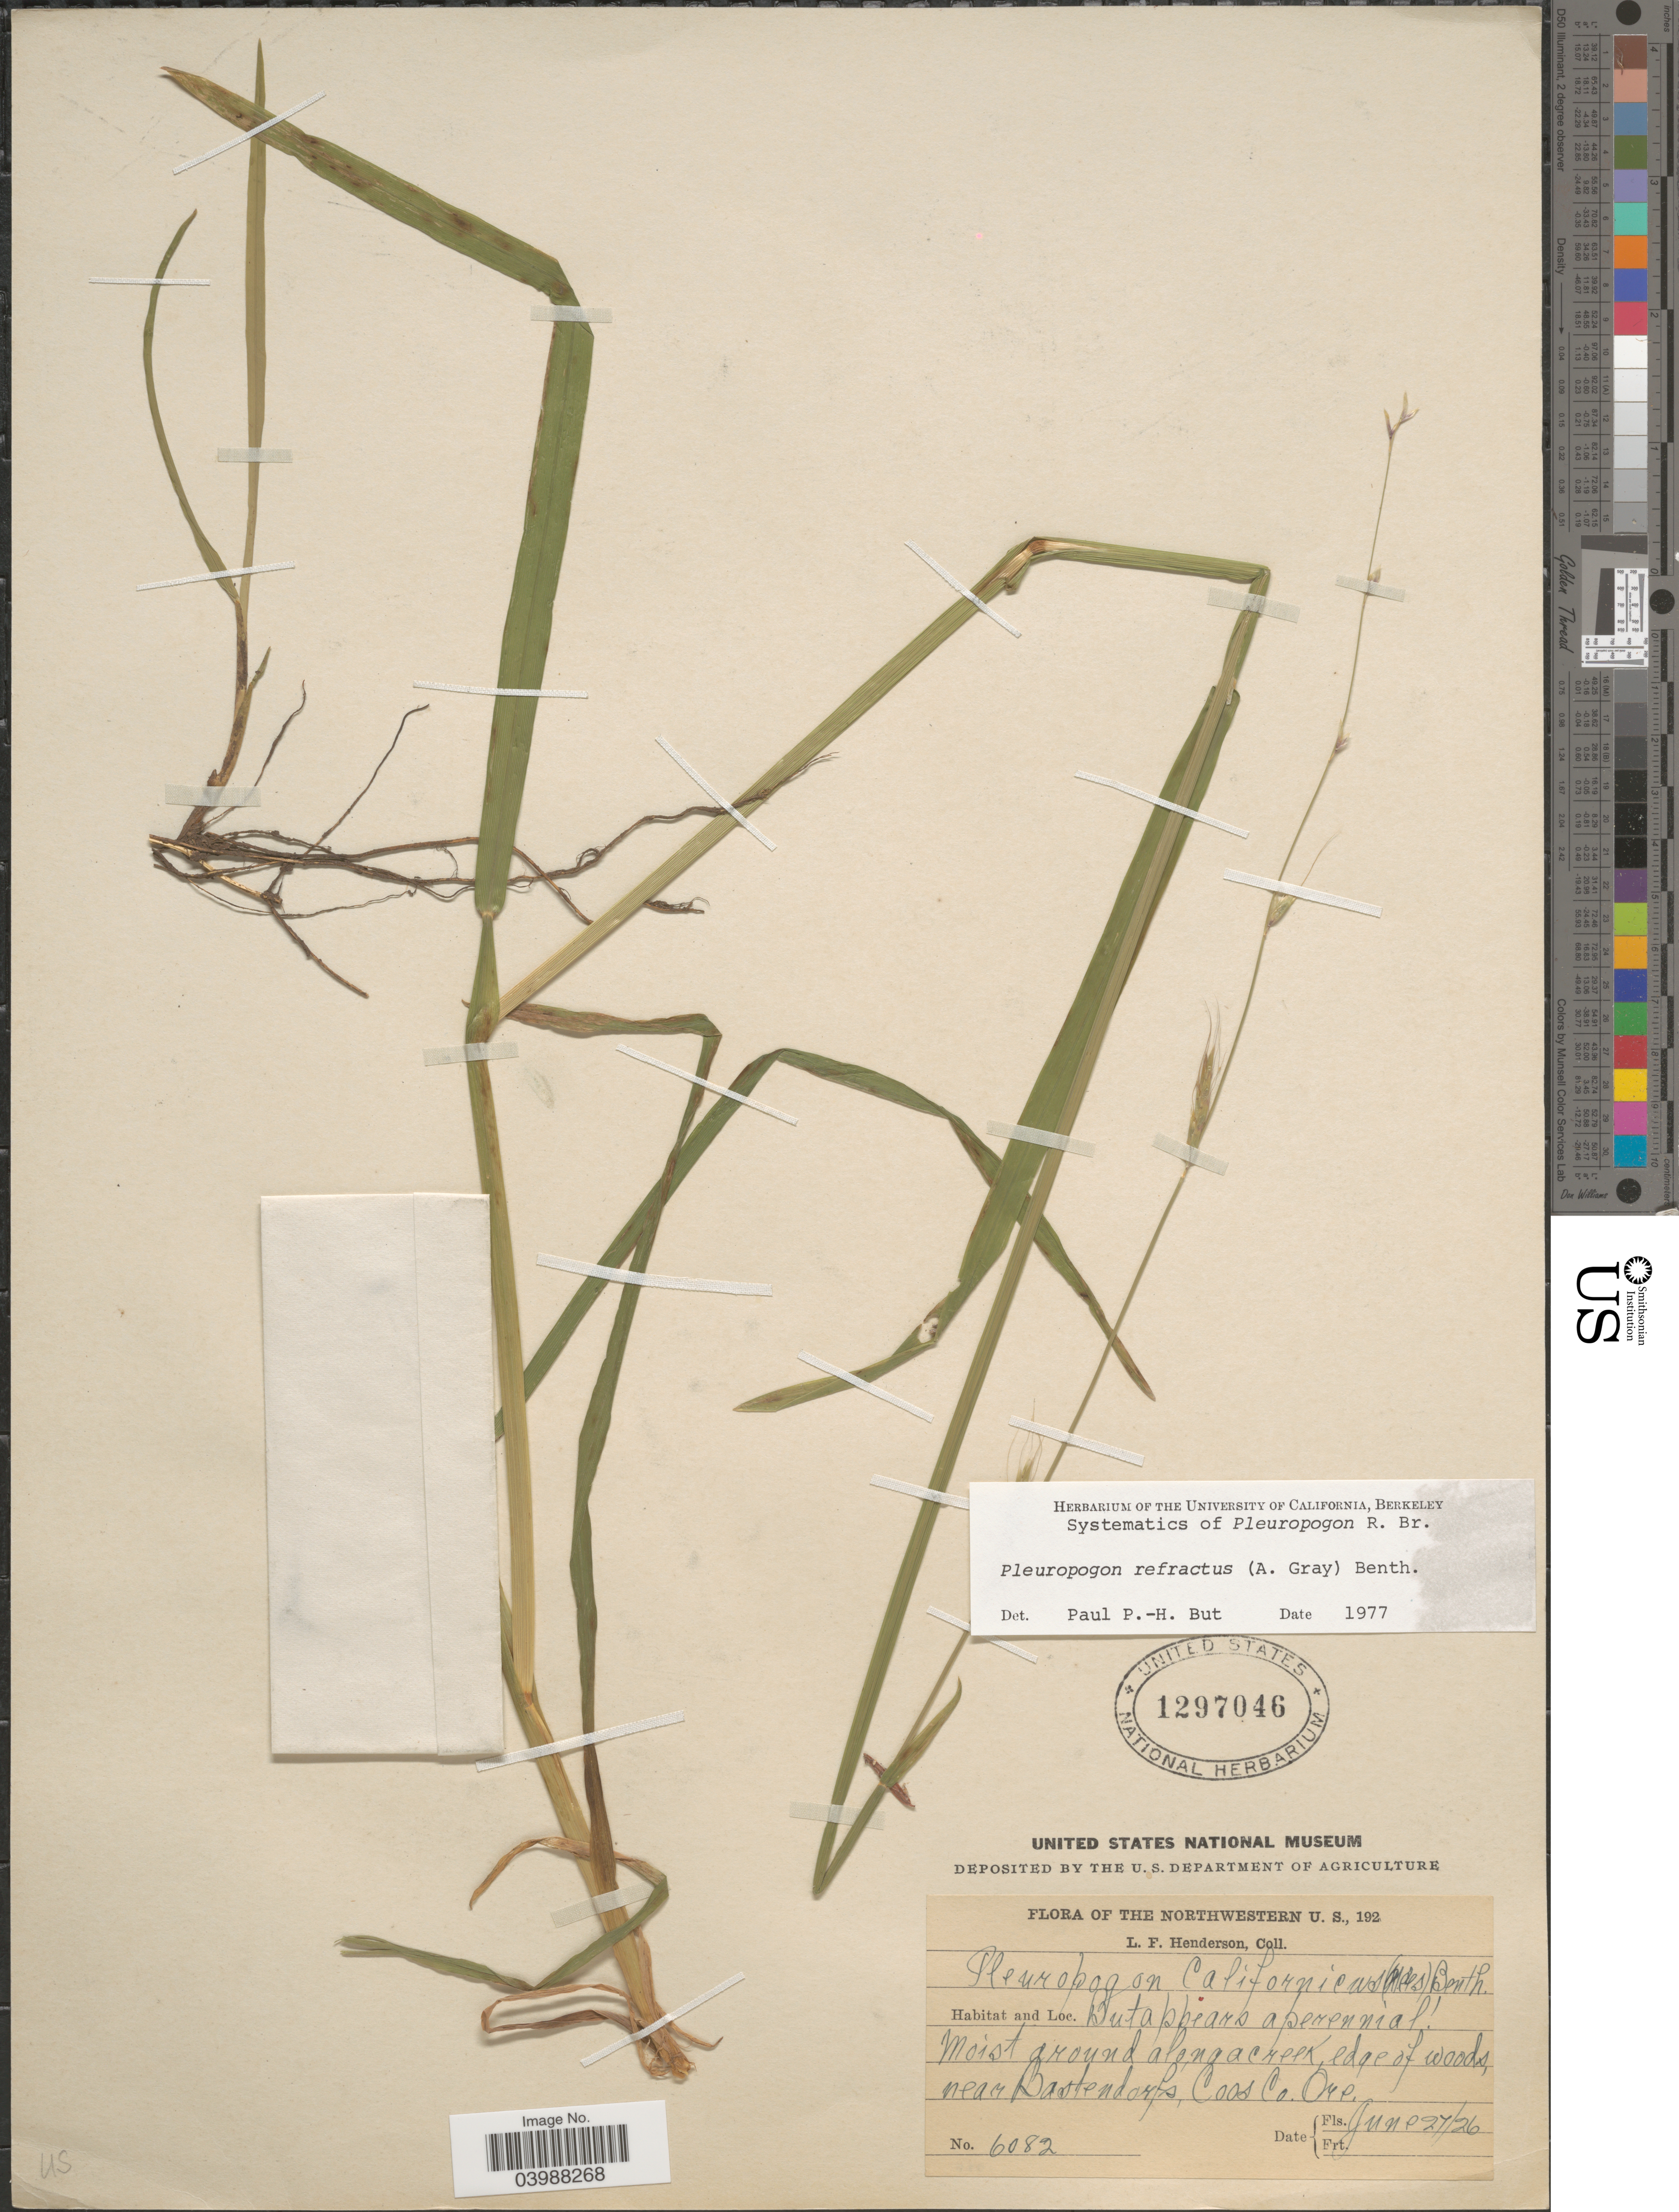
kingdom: Plantae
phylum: Tracheophyta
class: Liliopsida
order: Poales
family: Poaceae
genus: Pleuropogon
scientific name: Pleuropogon refractus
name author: (A. Gray) Benth.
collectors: L. Henderson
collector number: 6082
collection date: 1926-06-27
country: United States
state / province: Oregon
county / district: Coos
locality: The Northwestern U.S. Near Bastendorff, Coos Co.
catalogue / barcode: US 1297046